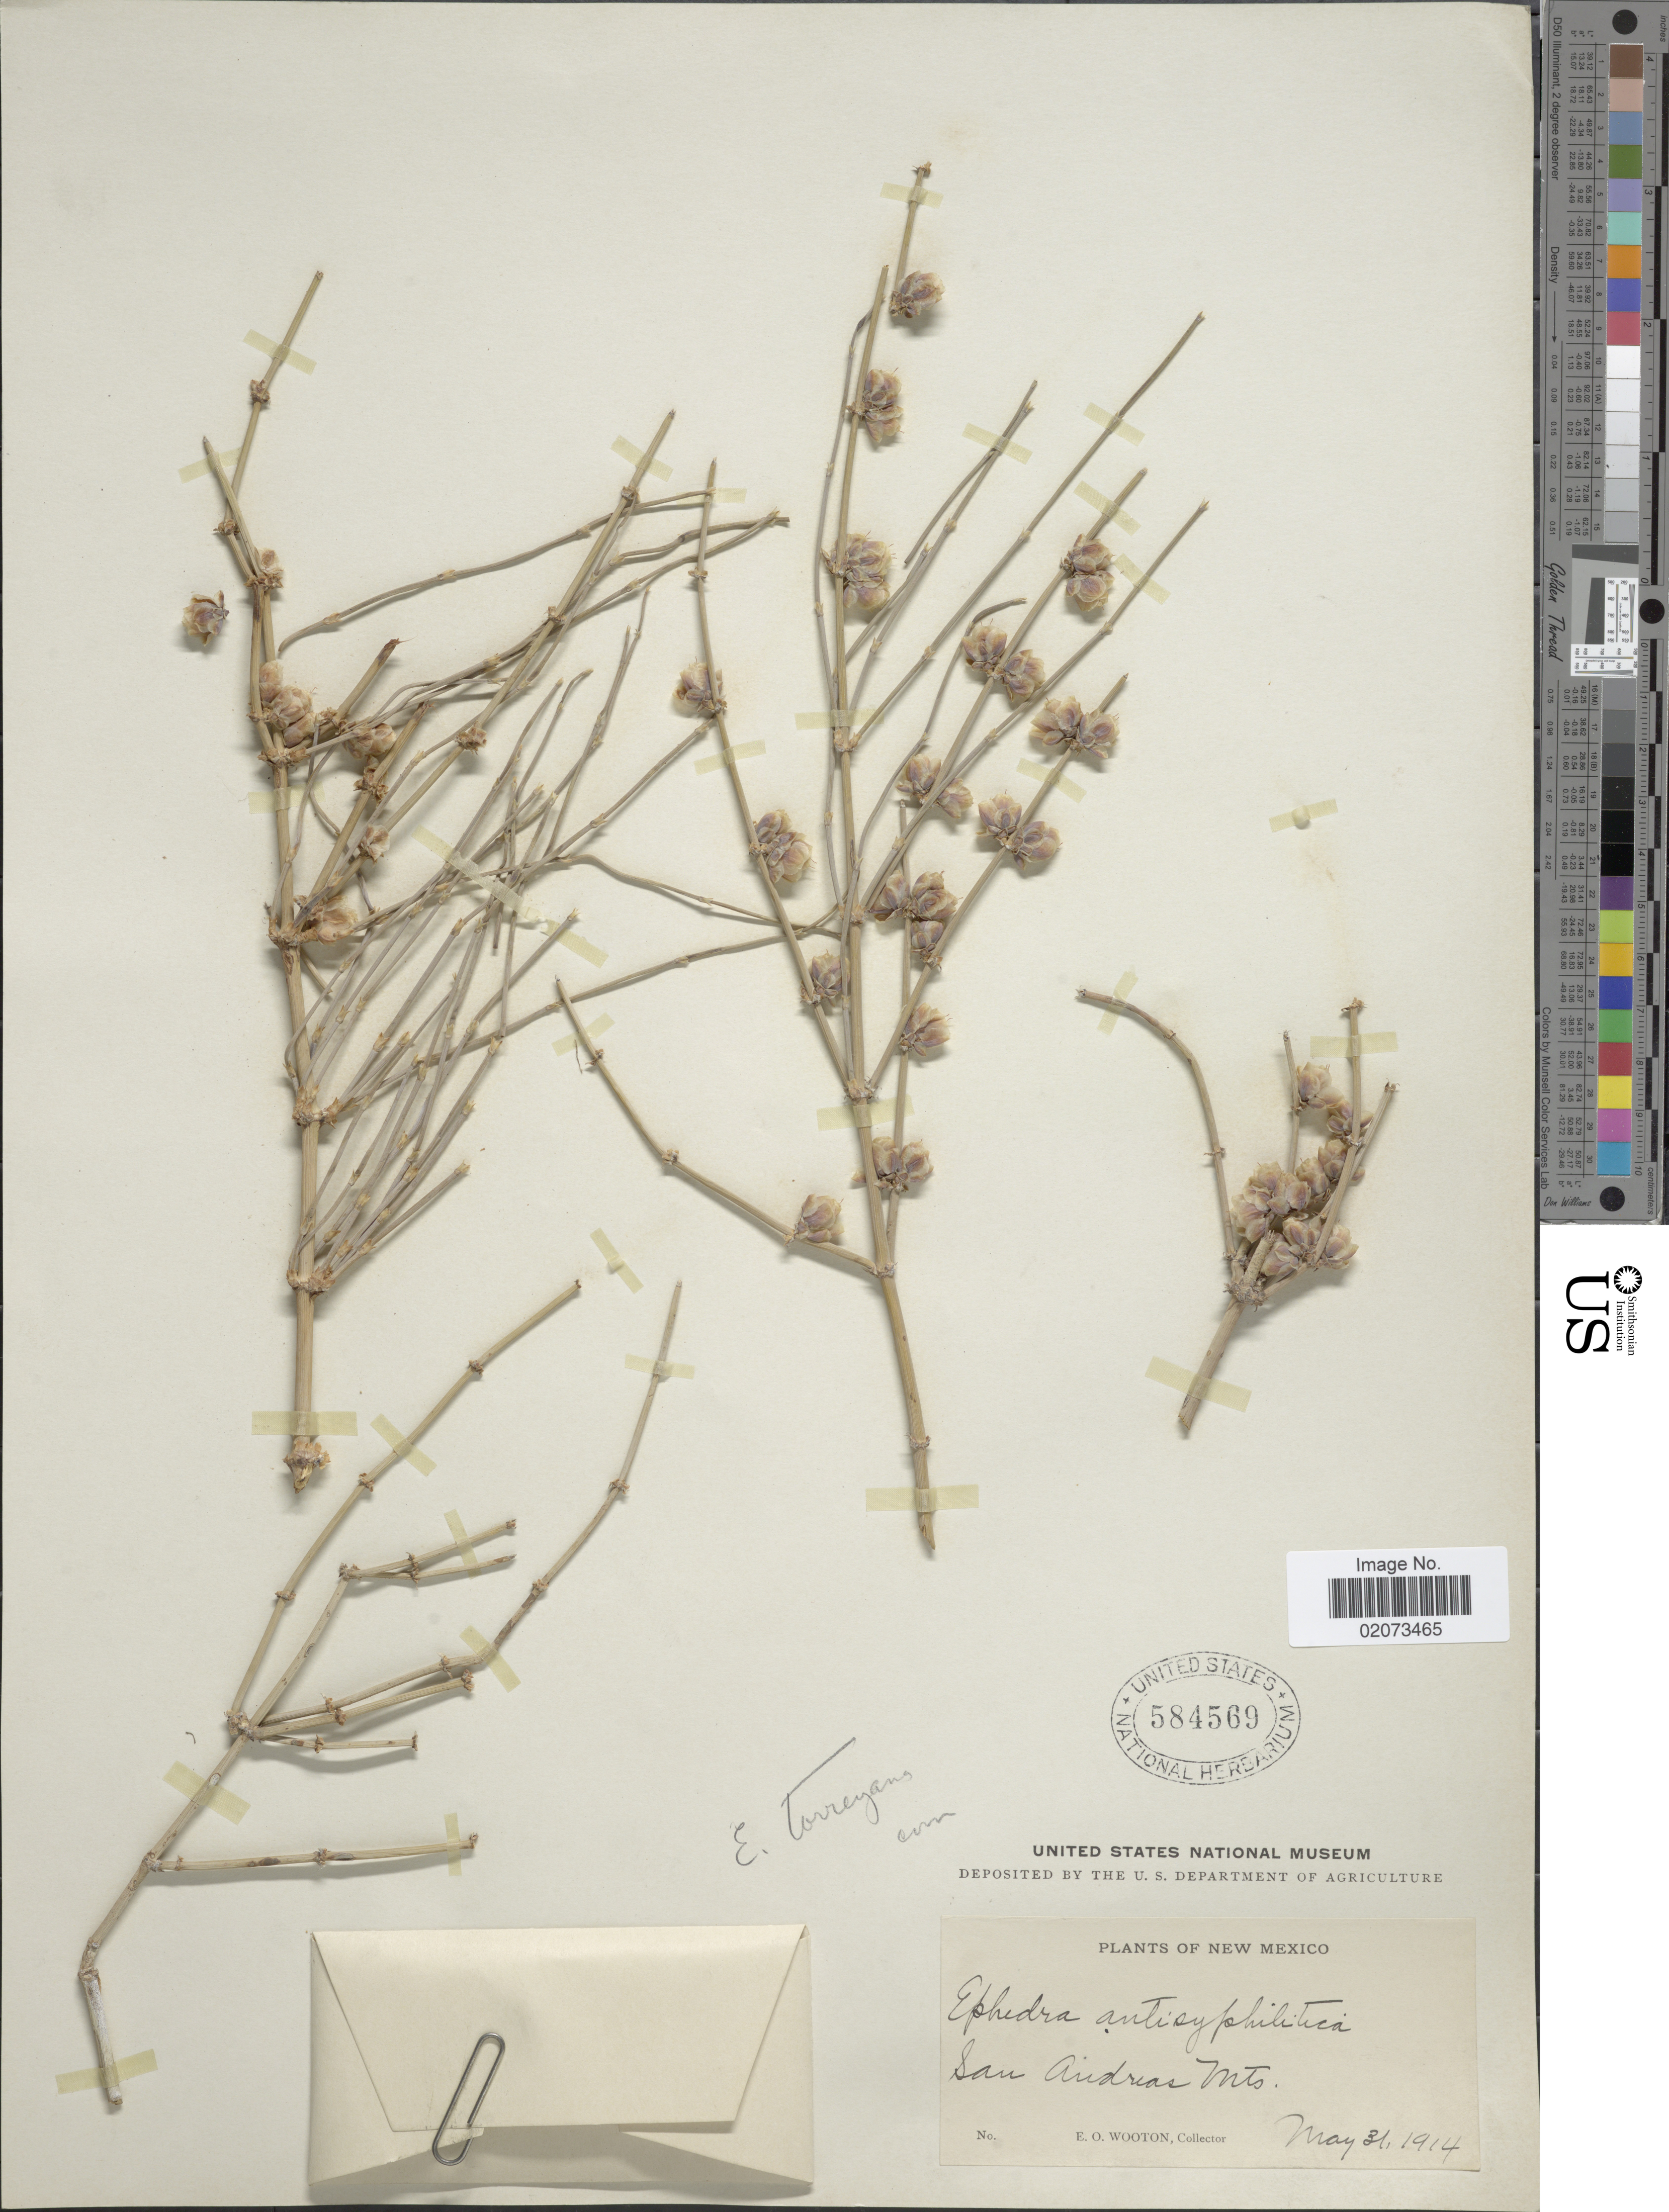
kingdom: Plantae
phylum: Tracheophyta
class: Gnetopsida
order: Ephedrales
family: Ephedraceae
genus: Ephedra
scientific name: Ephedra torreyana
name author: S. Watson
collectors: E. O. Wooton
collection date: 1914-05-31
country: United States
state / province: New Mexico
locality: New Mexico. San Andreas Mts.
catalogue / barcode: US 584569